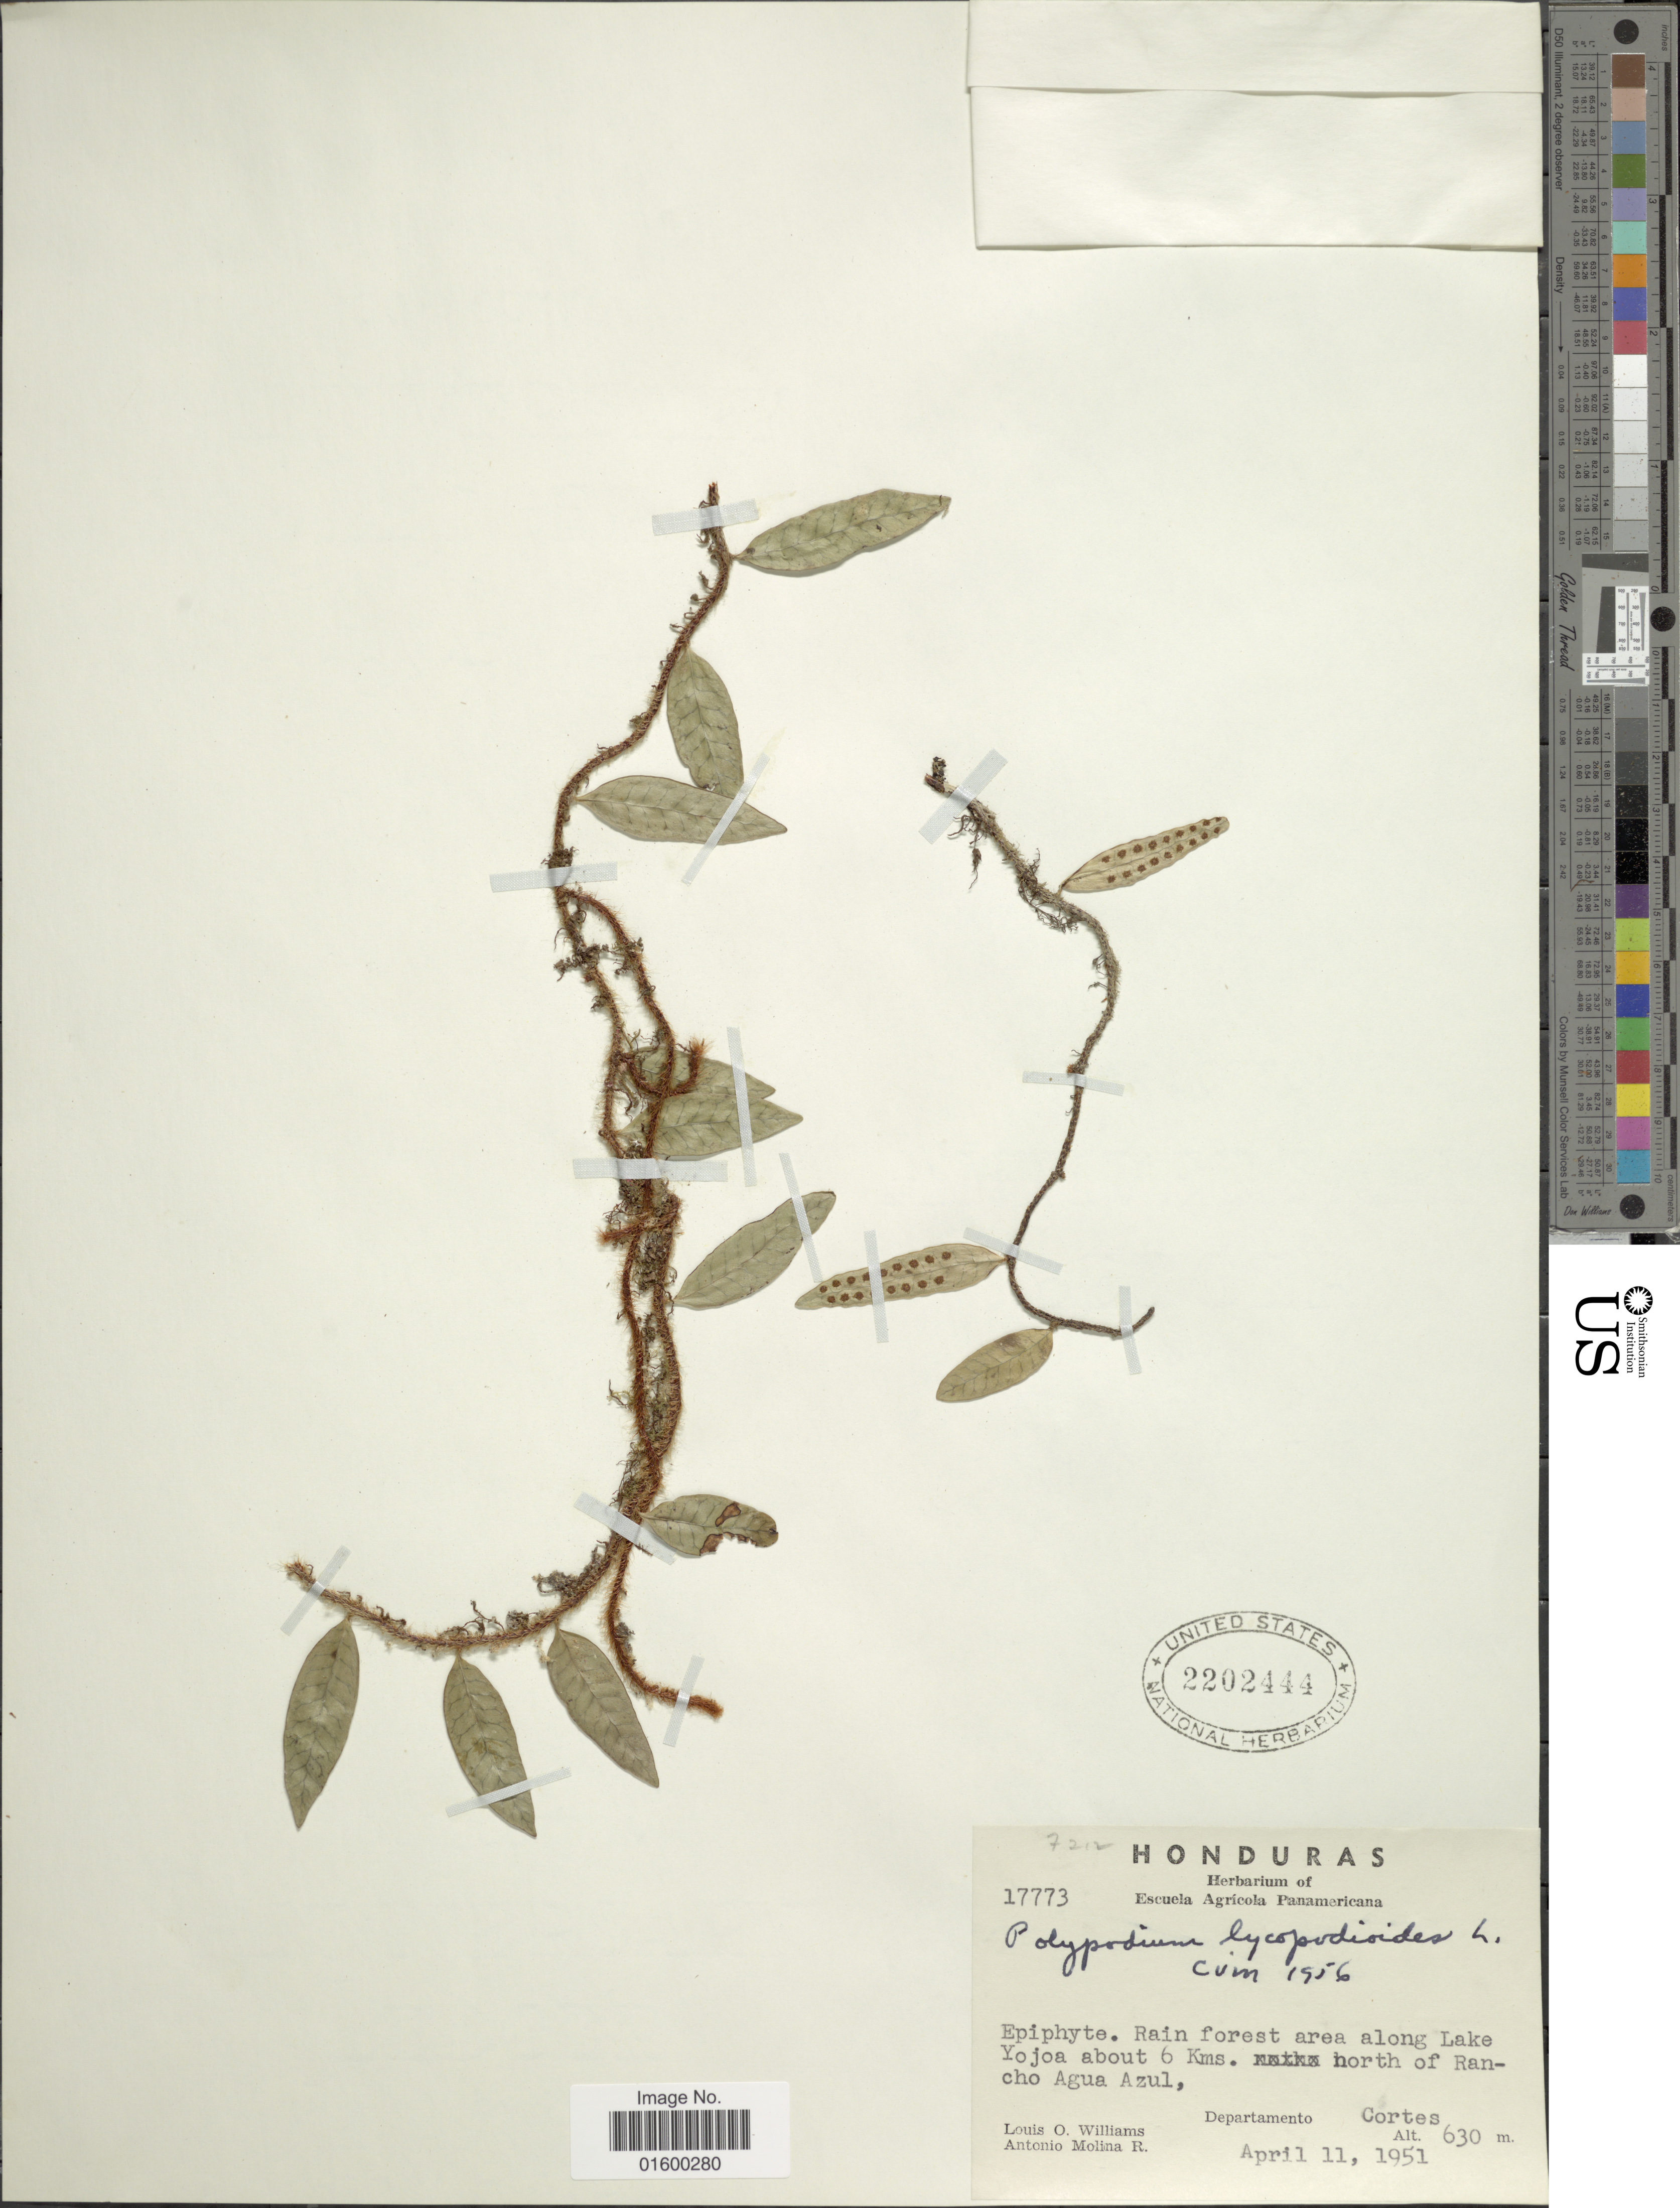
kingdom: Plantae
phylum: Tracheophyta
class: Polypodiopsida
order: Polypodiales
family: Polypodiaceae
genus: Microgramma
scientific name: Microgramma lycopodioides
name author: (L.) Copel.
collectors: L. O. Williams & A. Molina R.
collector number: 17773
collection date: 1951-04-11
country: Honduras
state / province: Cortés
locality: Along Lake Yojoa about 6 kms north of Rancho Agua Azul, Departamento Cortes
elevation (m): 630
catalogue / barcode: US 2202444